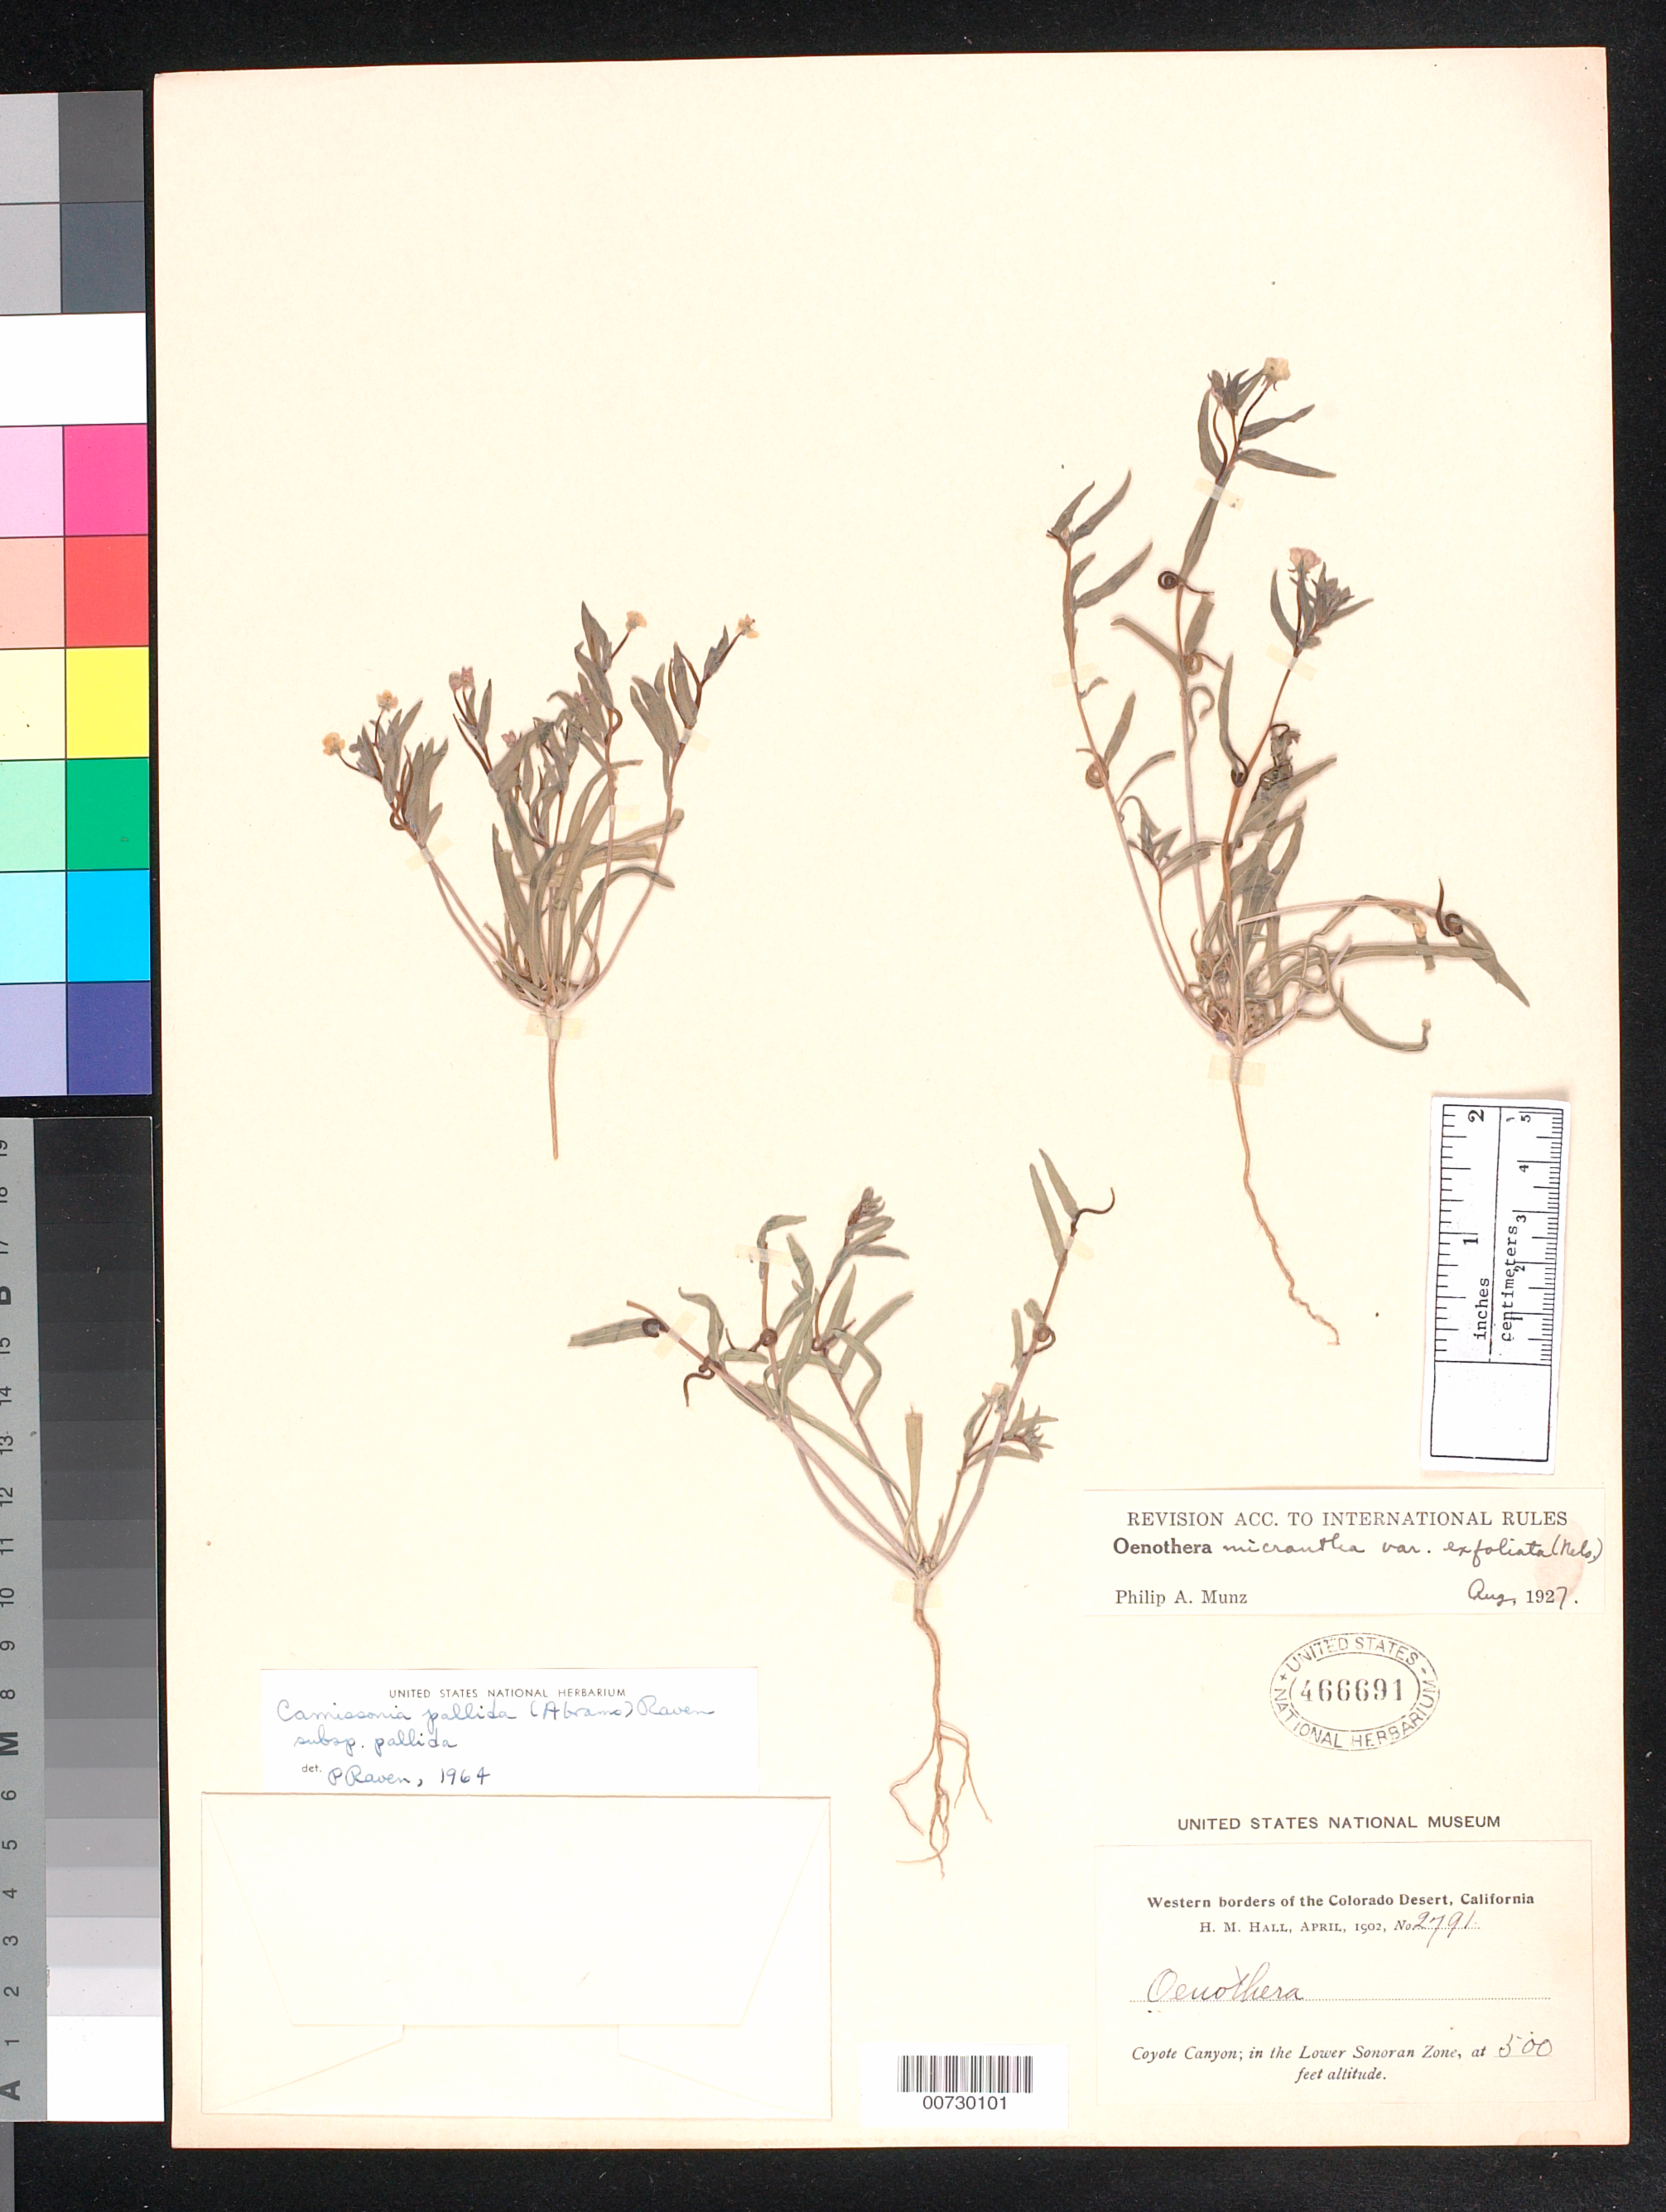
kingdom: Plantae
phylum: Tracheophyta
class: Magnoliopsida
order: Myrtales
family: Onagraceae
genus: Camissoniopsis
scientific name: Camissoniopsis pallida subsp. pallida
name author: (Abrams) W.L. Wagner & Hoch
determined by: Wagner, W. L., (BOT), Smithsonian Institution - National Museum of Natural History (UNITED STATES)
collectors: H. M. Hall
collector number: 2791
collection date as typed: Apr 1902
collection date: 1902-04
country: United States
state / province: California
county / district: Riverside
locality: Coyote Canyon, in the Lower Sonoran Zone, Western border of the Colorado Desert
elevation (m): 152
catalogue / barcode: US 466691